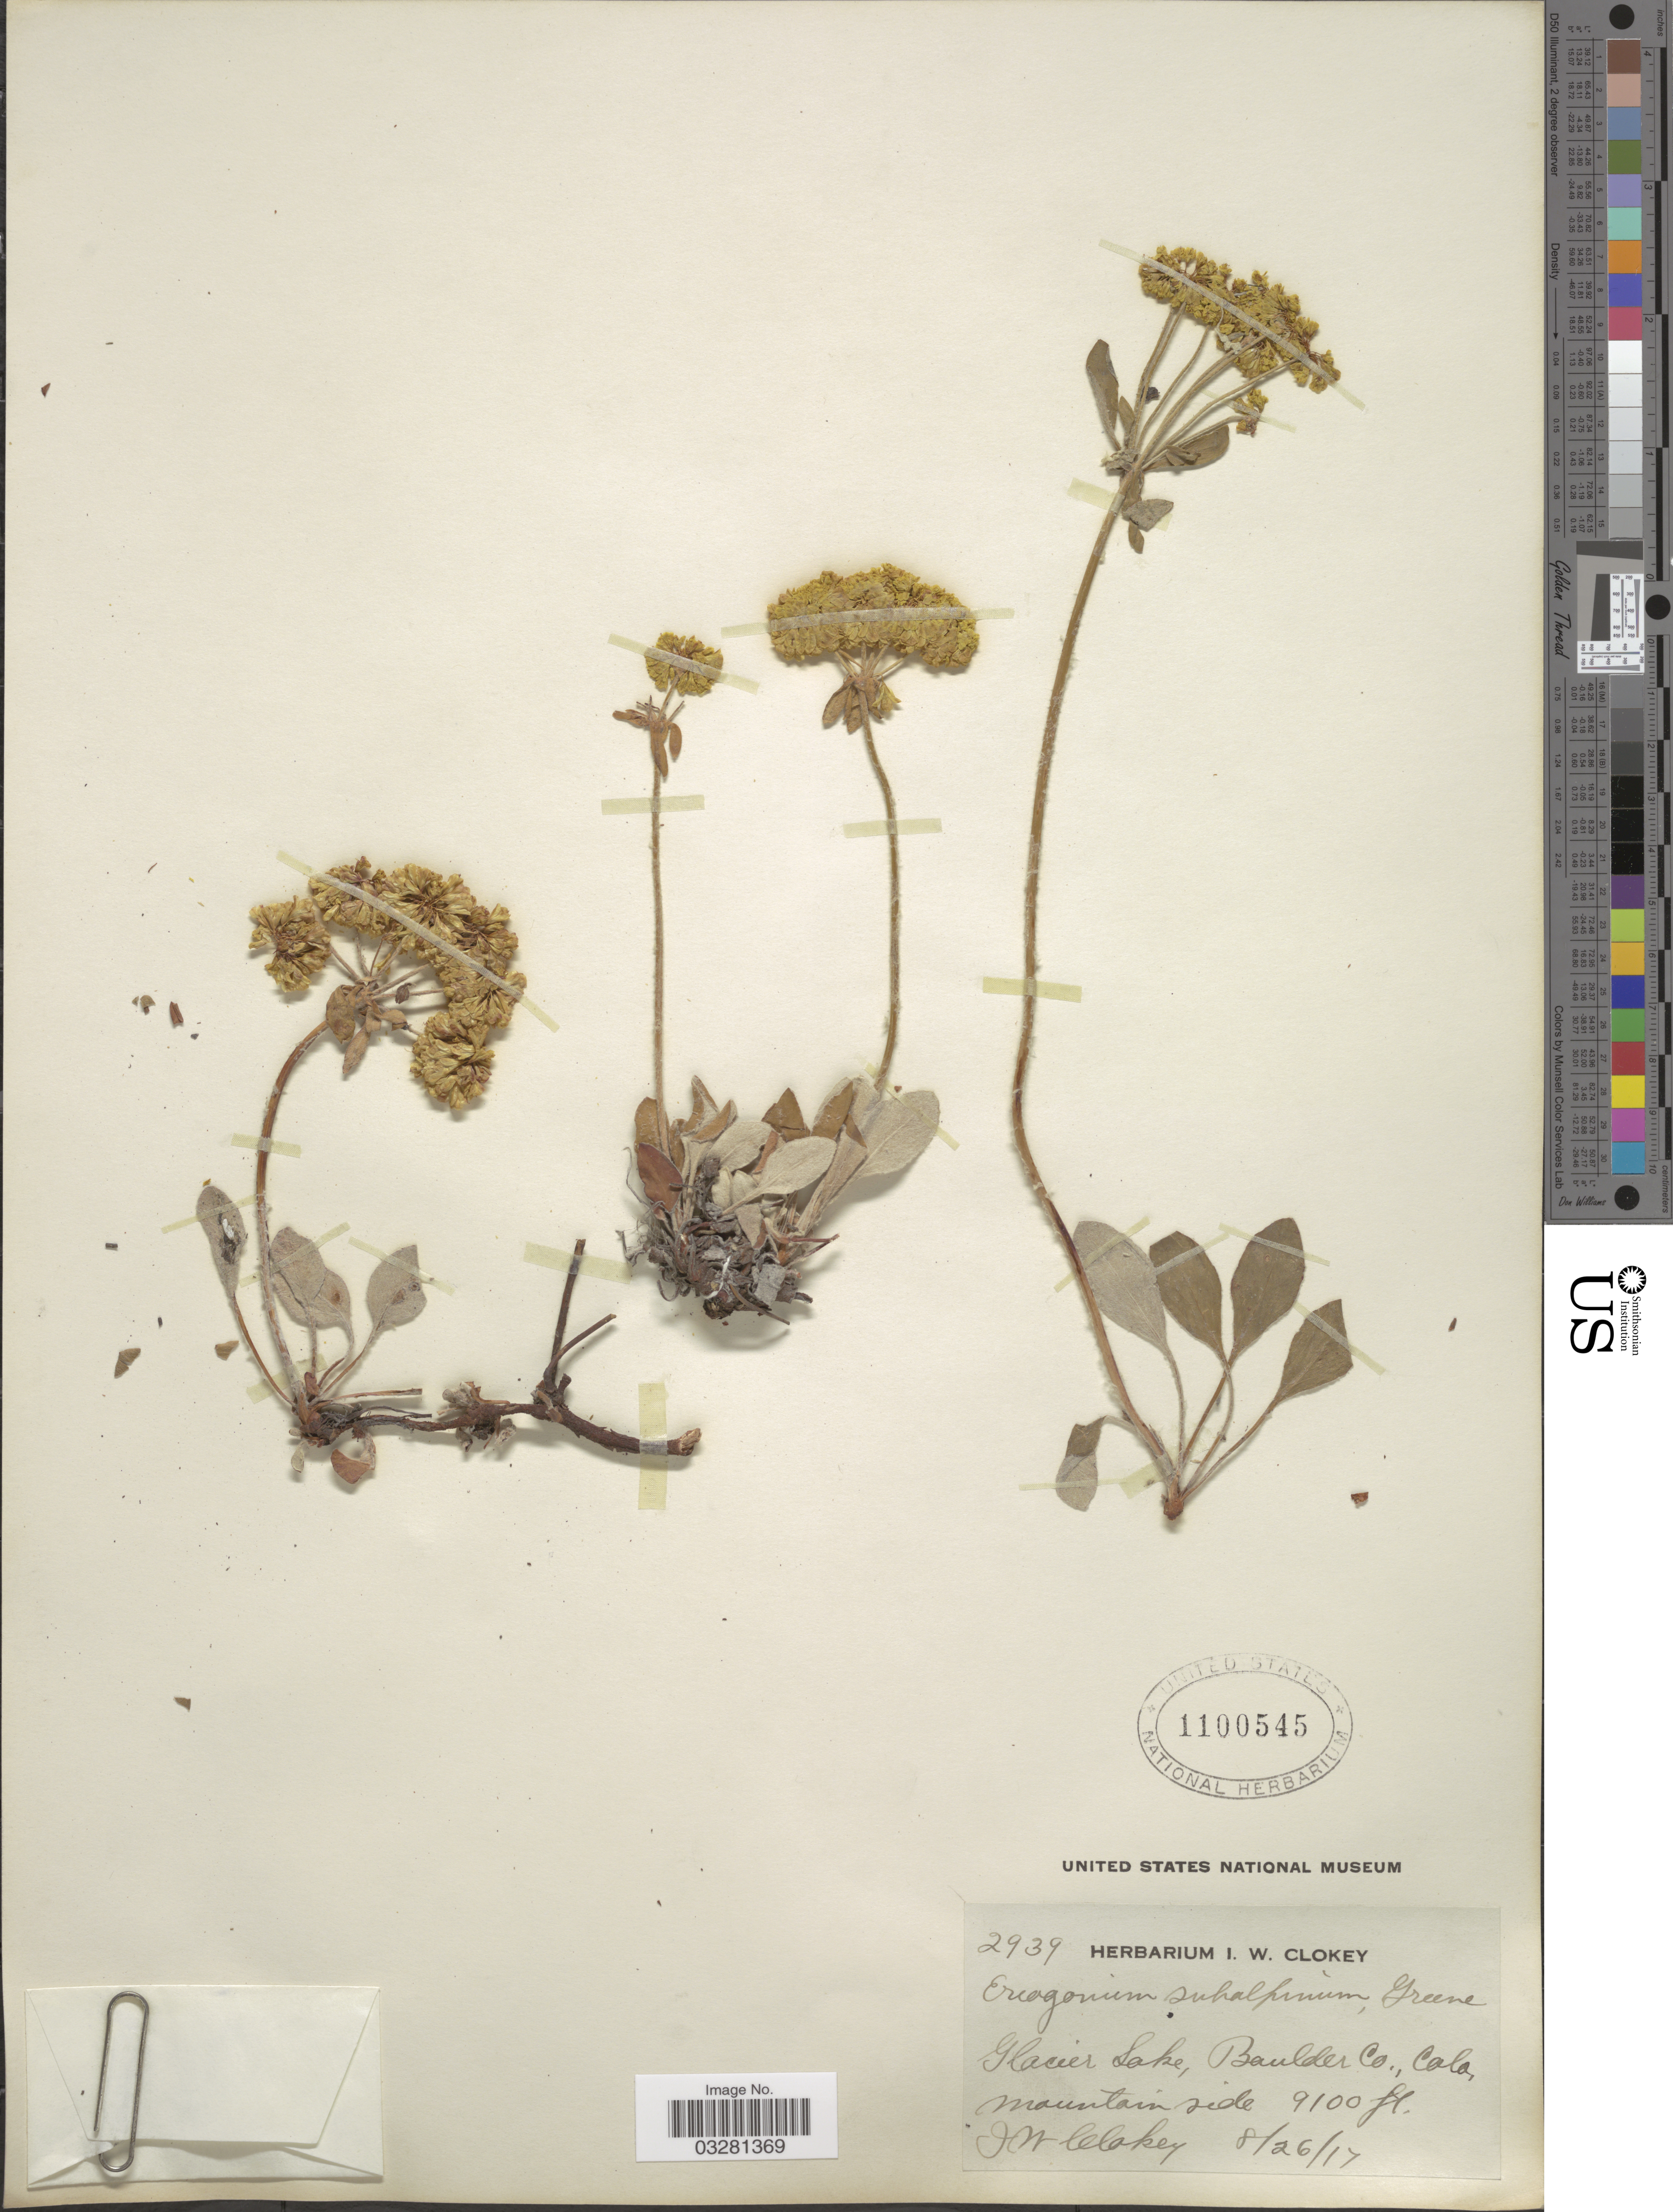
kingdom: Plantae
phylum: Tracheophyta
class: Magnoliopsida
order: Caryophyllales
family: Polygonaceae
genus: Eriogonum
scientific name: Eriogonum umbellatum var. umbellatum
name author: Torr.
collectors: I. W. Clokey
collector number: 2939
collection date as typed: Transcribed d/m/y: 26/8/17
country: United States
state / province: Colorado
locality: Glacier Lake, Boulder Co., Colo., mountain side.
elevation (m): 2774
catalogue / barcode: US 1100545